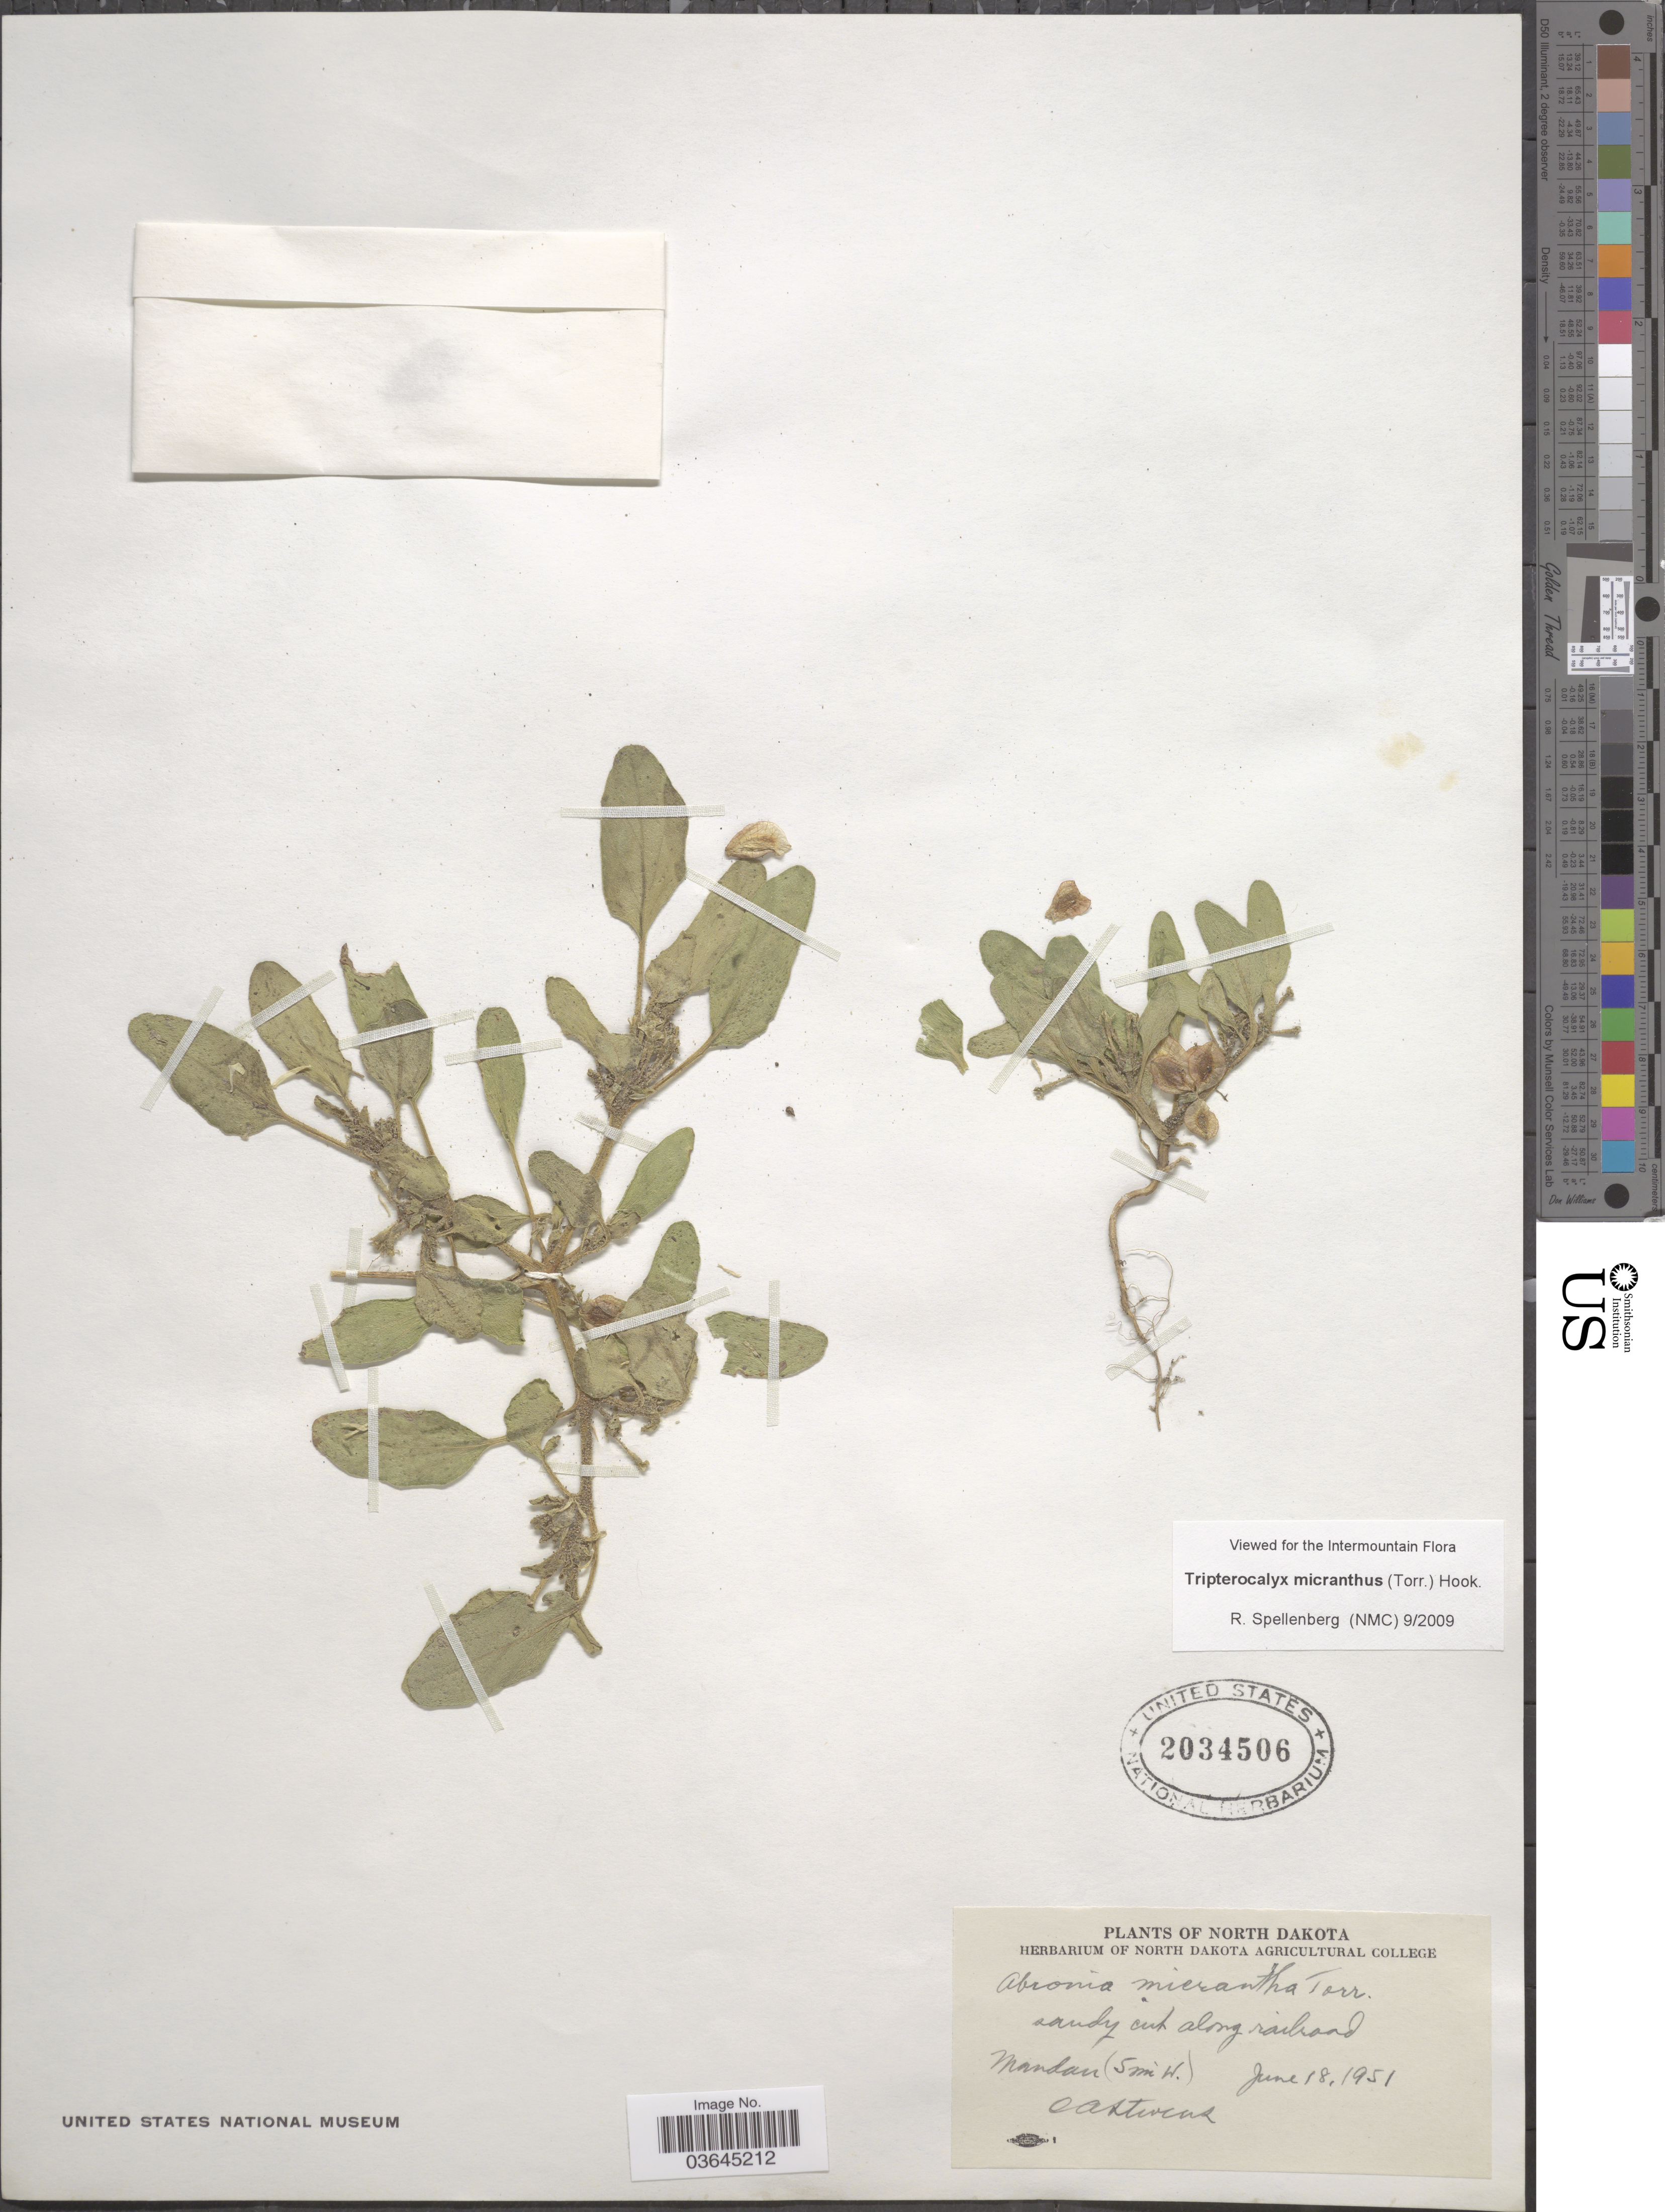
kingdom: Plantae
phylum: Tracheophyta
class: Magnoliopsida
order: Caryophyllales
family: Nyctaginaceae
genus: Tripterocalyx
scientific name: Tripterocalyx micranthus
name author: (Torr.) Hook.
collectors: O. A. Stevens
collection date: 1951-06-18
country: United States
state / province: North Dakota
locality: Along railroad Mandan (5 mi W.).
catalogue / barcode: US 2034506